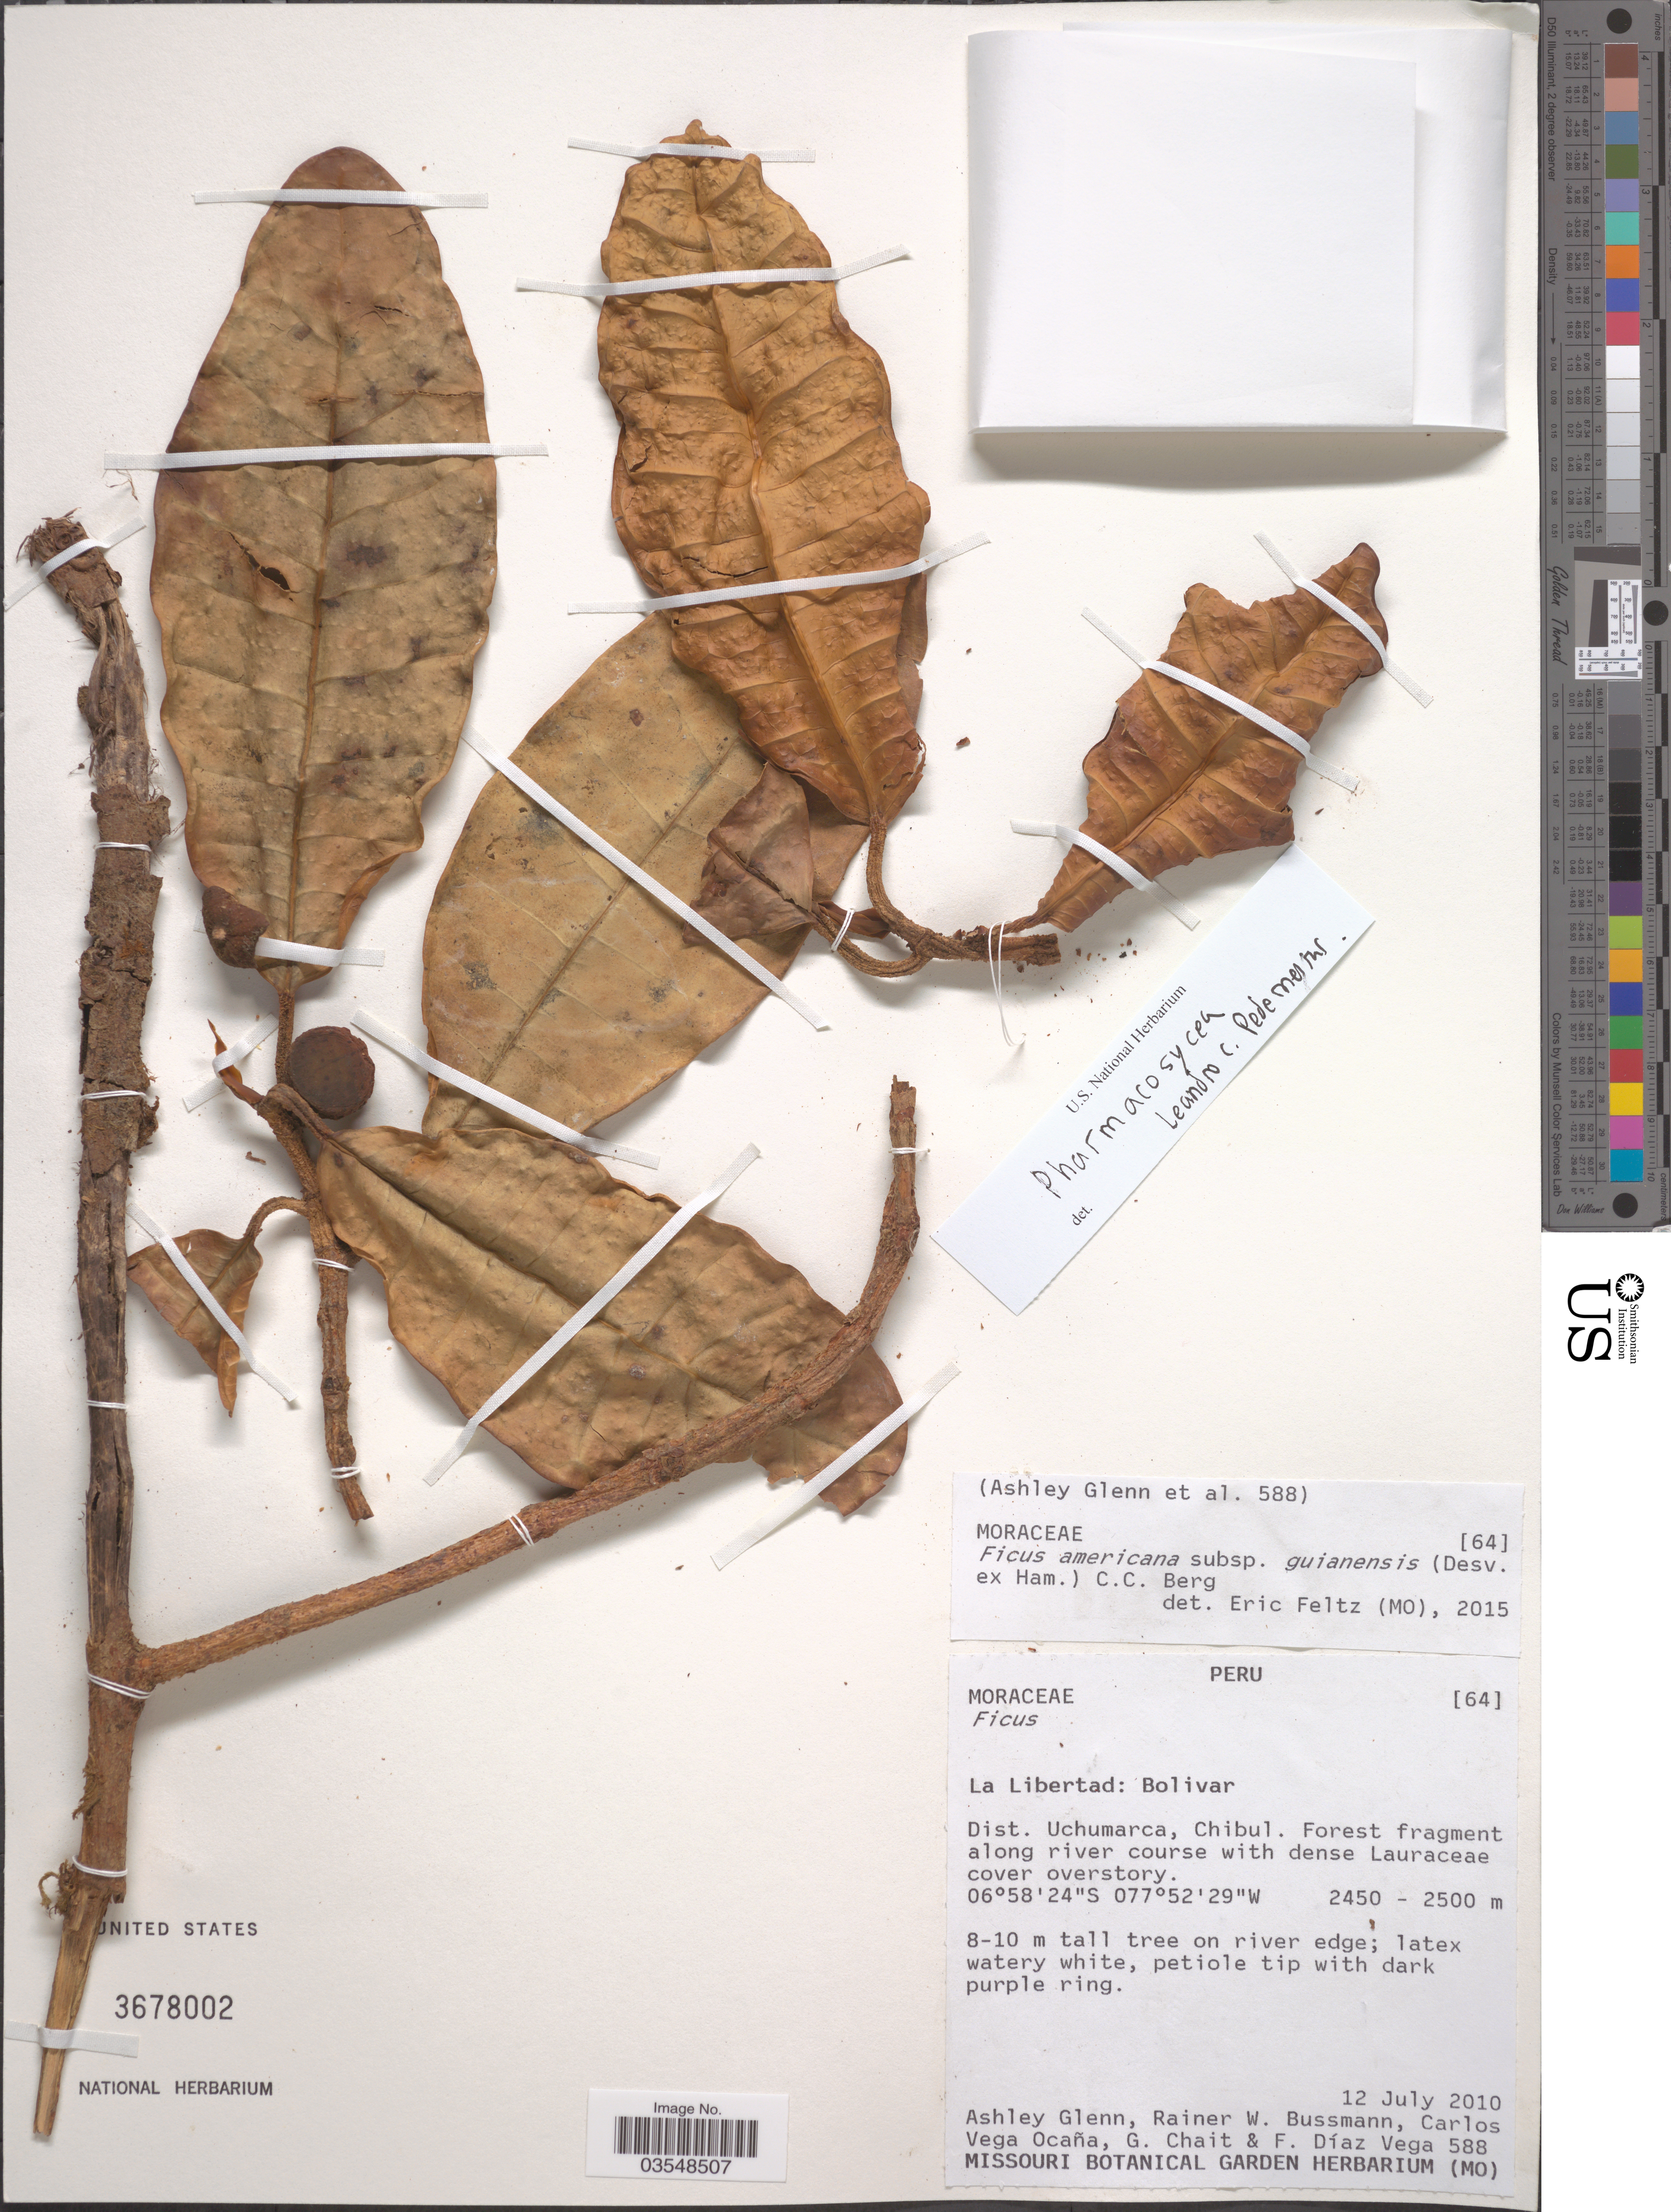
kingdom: Plantae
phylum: Tracheophyta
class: Magnoliopsida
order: Rosales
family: Moraceae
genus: Ficus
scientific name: Ficus guianensis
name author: Desv. ex Ham.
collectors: A. Glenn, R. W. Bussmann, C. Ocaña, G. Chait & F. Diaz Vega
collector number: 588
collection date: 2010-07-12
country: Peru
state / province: La Libertad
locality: Bolivar. Dist. Uchumarca, Chibul.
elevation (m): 2450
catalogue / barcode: US 3678002